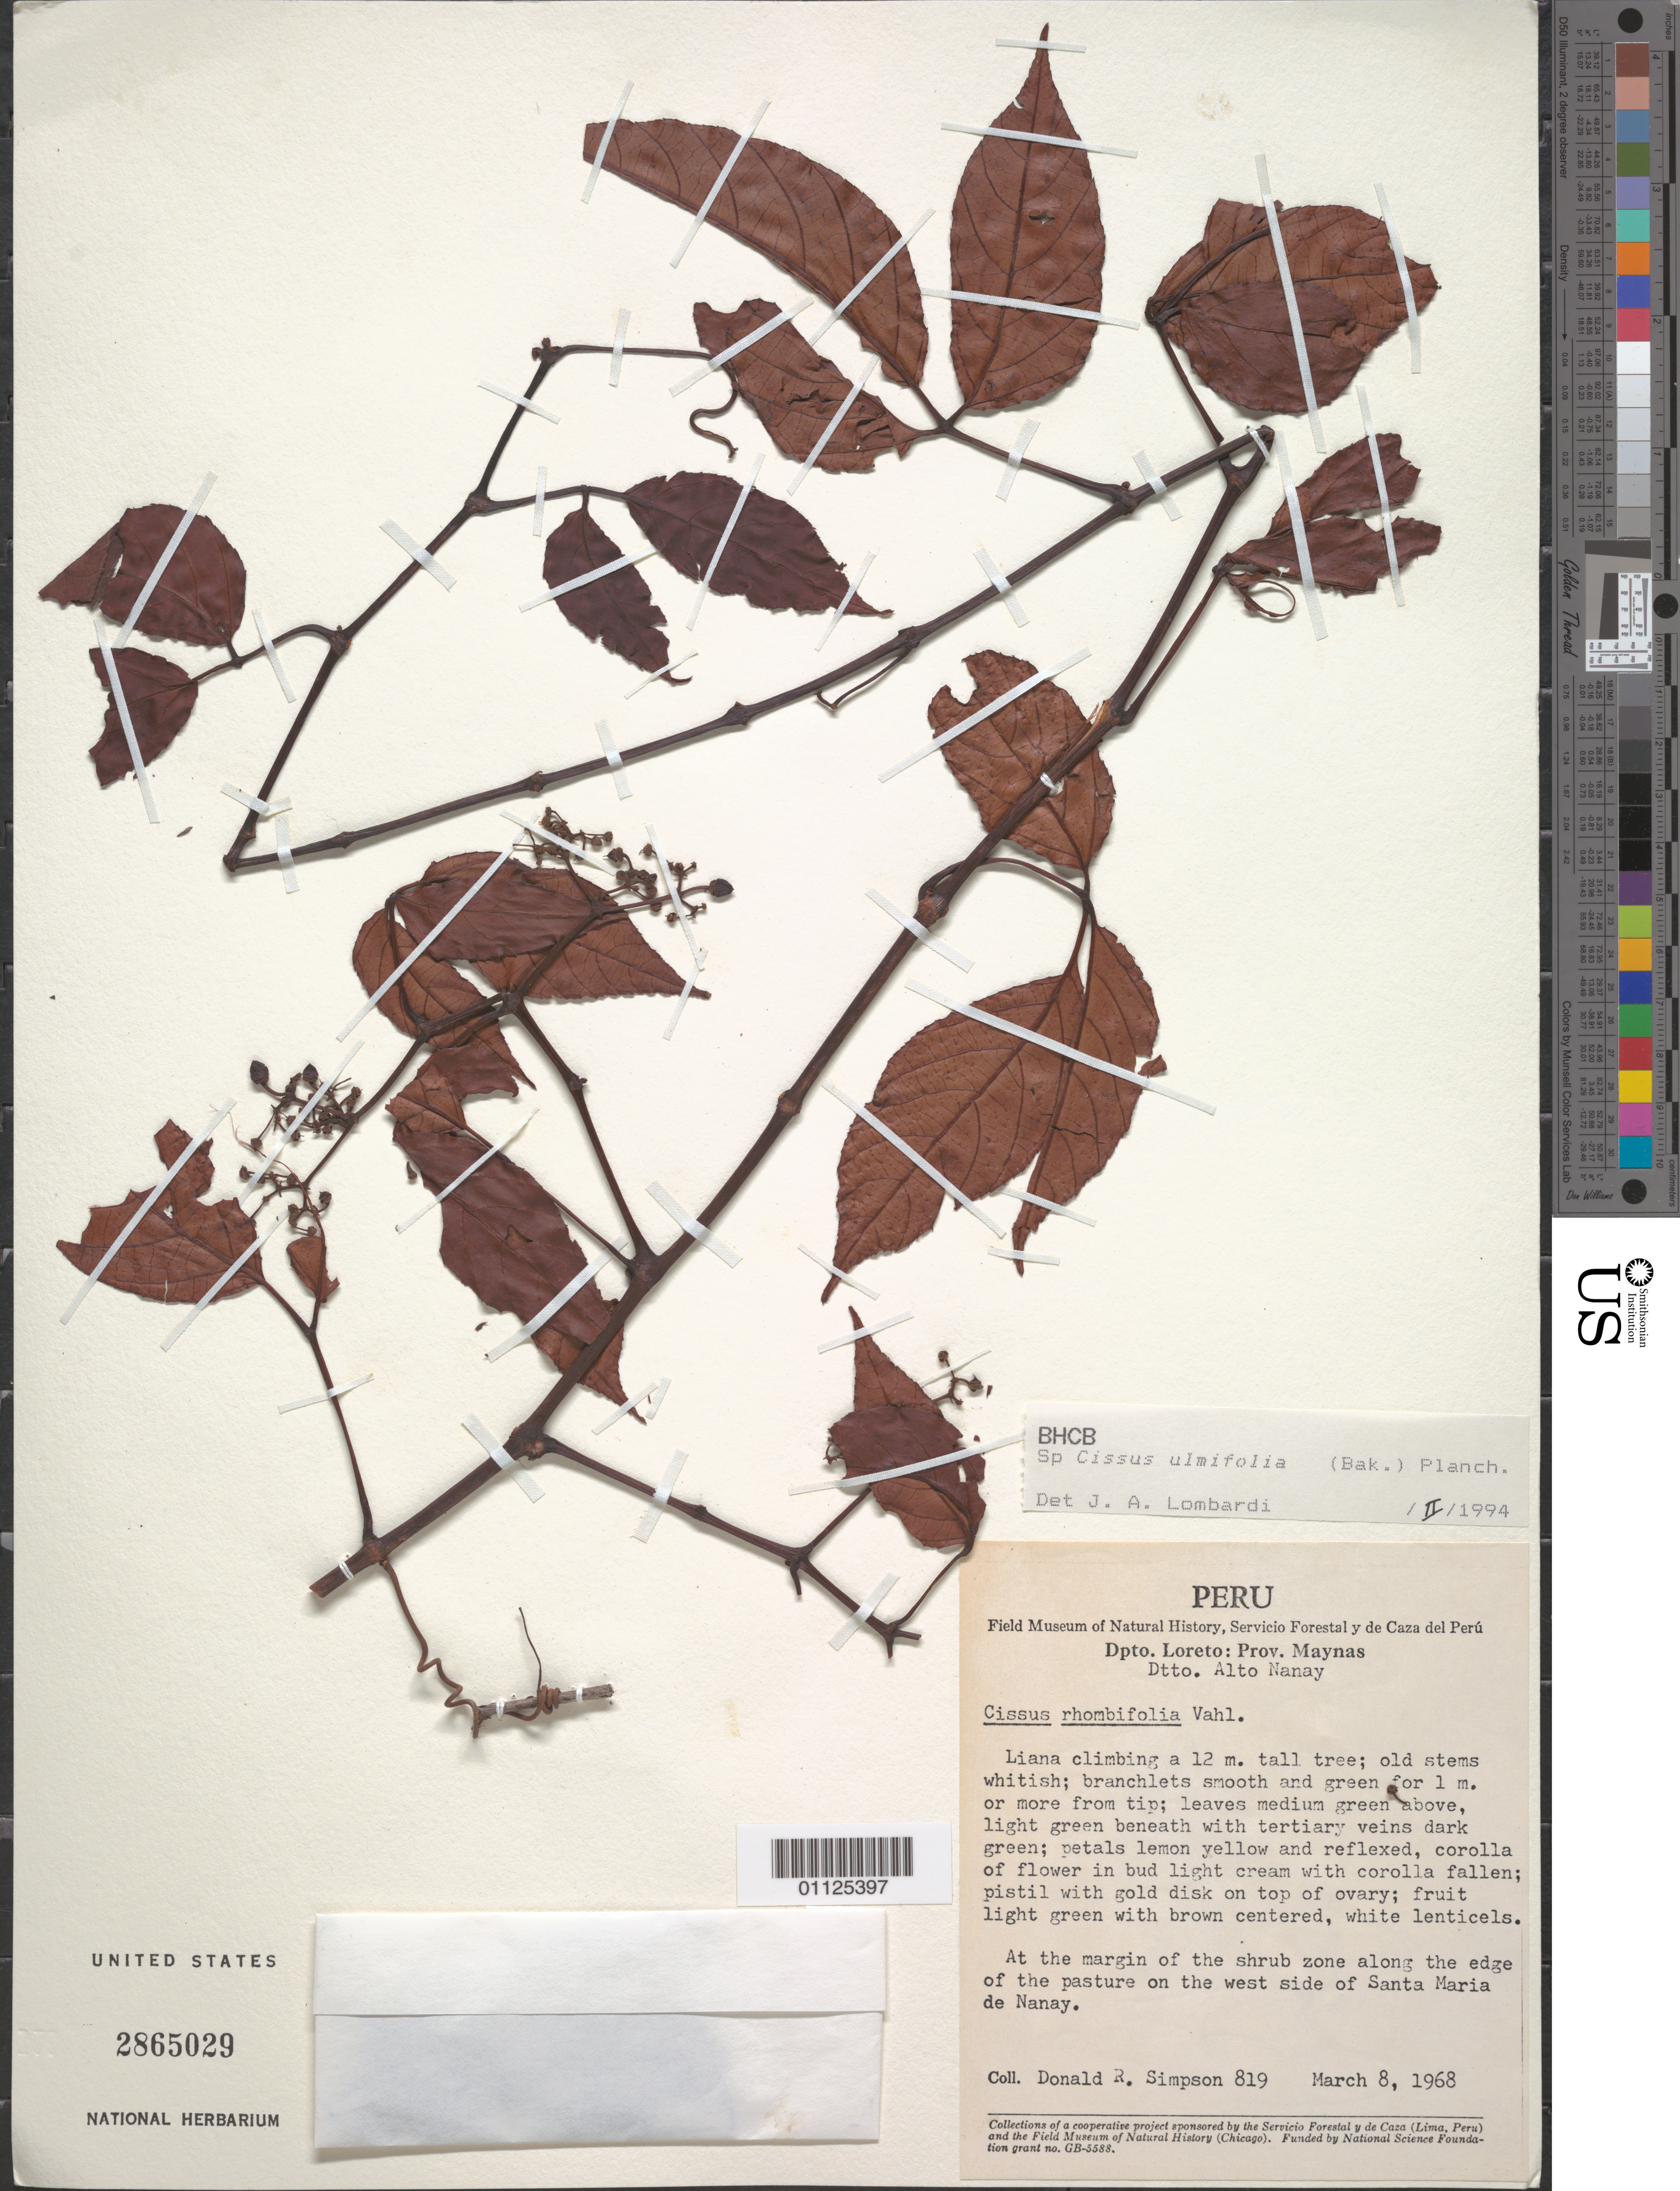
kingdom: Plantae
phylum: Tracheophyta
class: Magnoliopsida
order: Vitales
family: Vitaceae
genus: Cissus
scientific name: Cissus ulmifolia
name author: (Baker) Planch.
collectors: D. R. Simpson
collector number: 819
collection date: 1968-03-08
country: Peru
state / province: Loreto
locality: Prov. maynas. Dtto. Alto Nanay. Santa Maria de Nanay.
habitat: At the margin of the shrub zone along the edge of the pasture. Climbing liana.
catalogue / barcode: US 2865029